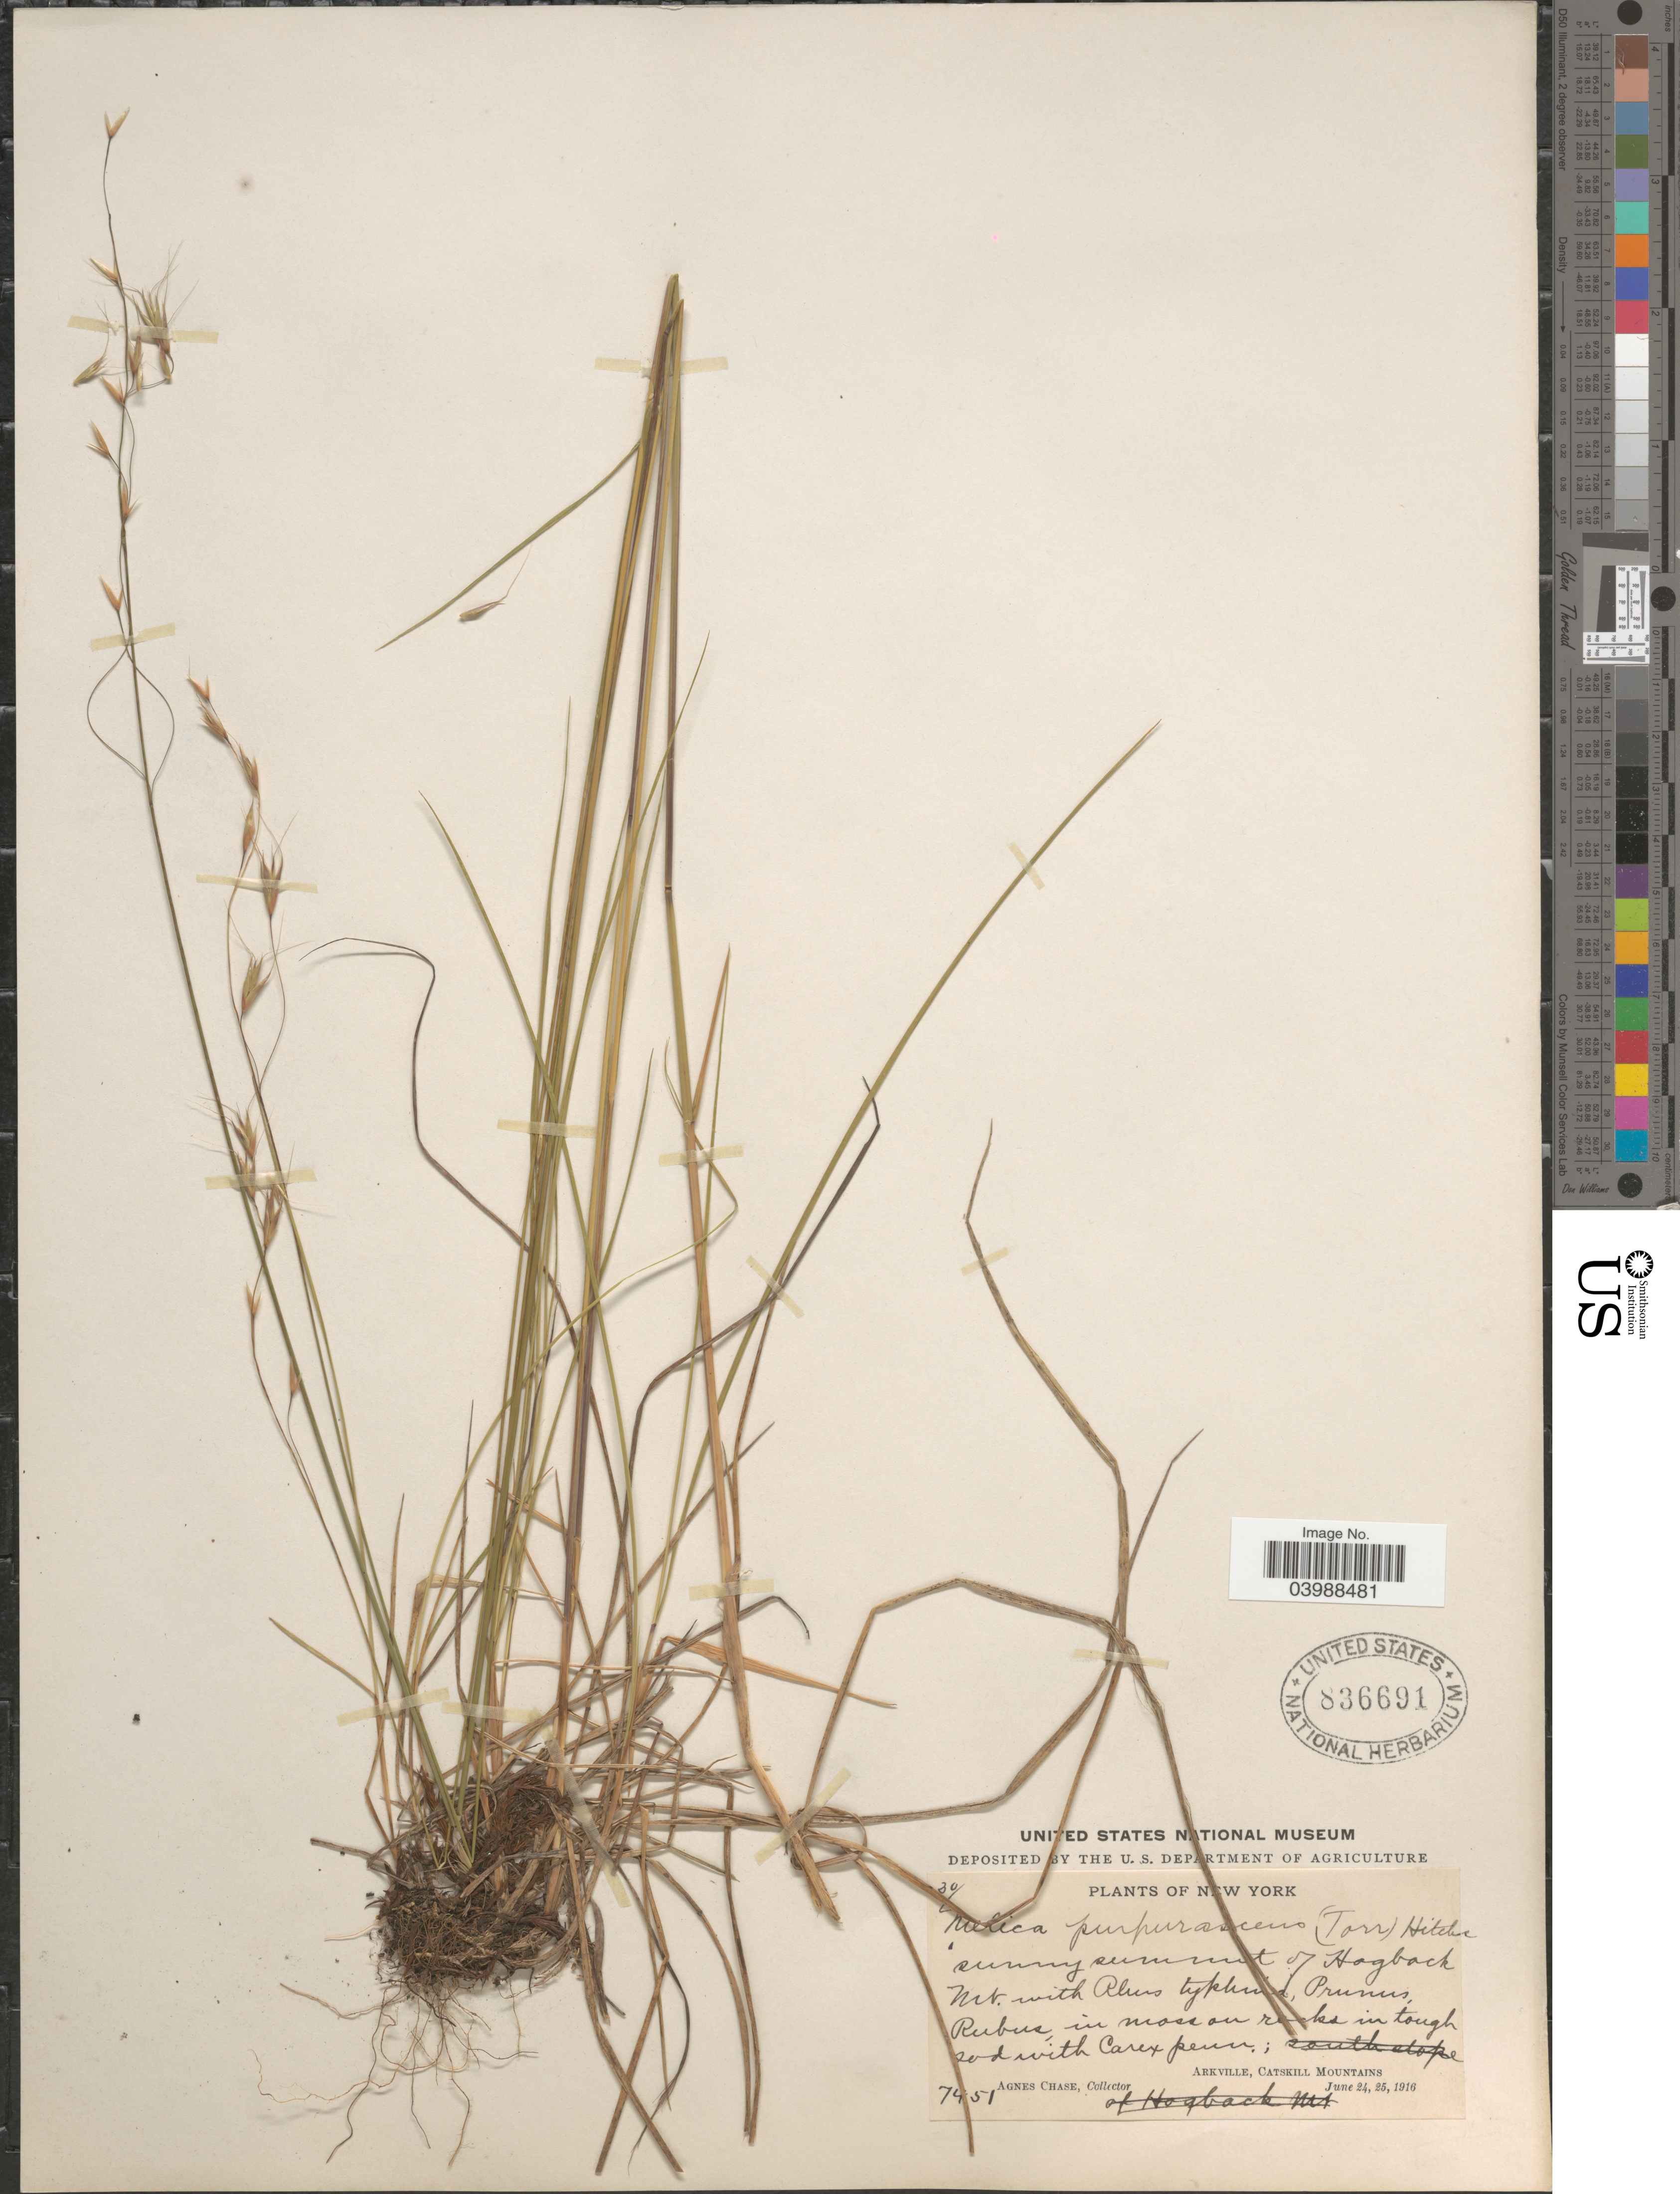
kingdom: Plantae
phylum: Tracheophyta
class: Liliopsida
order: Poales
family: Poaceae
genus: Schizachne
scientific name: Schizachne purpurascens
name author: (Torr.) Swallen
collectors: A. Chase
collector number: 7451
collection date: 1916-06-24/1916-06-25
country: United States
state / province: New York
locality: Sunny summit of Hogback Mt. Arkville, Catskill Mountains.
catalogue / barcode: US 836691